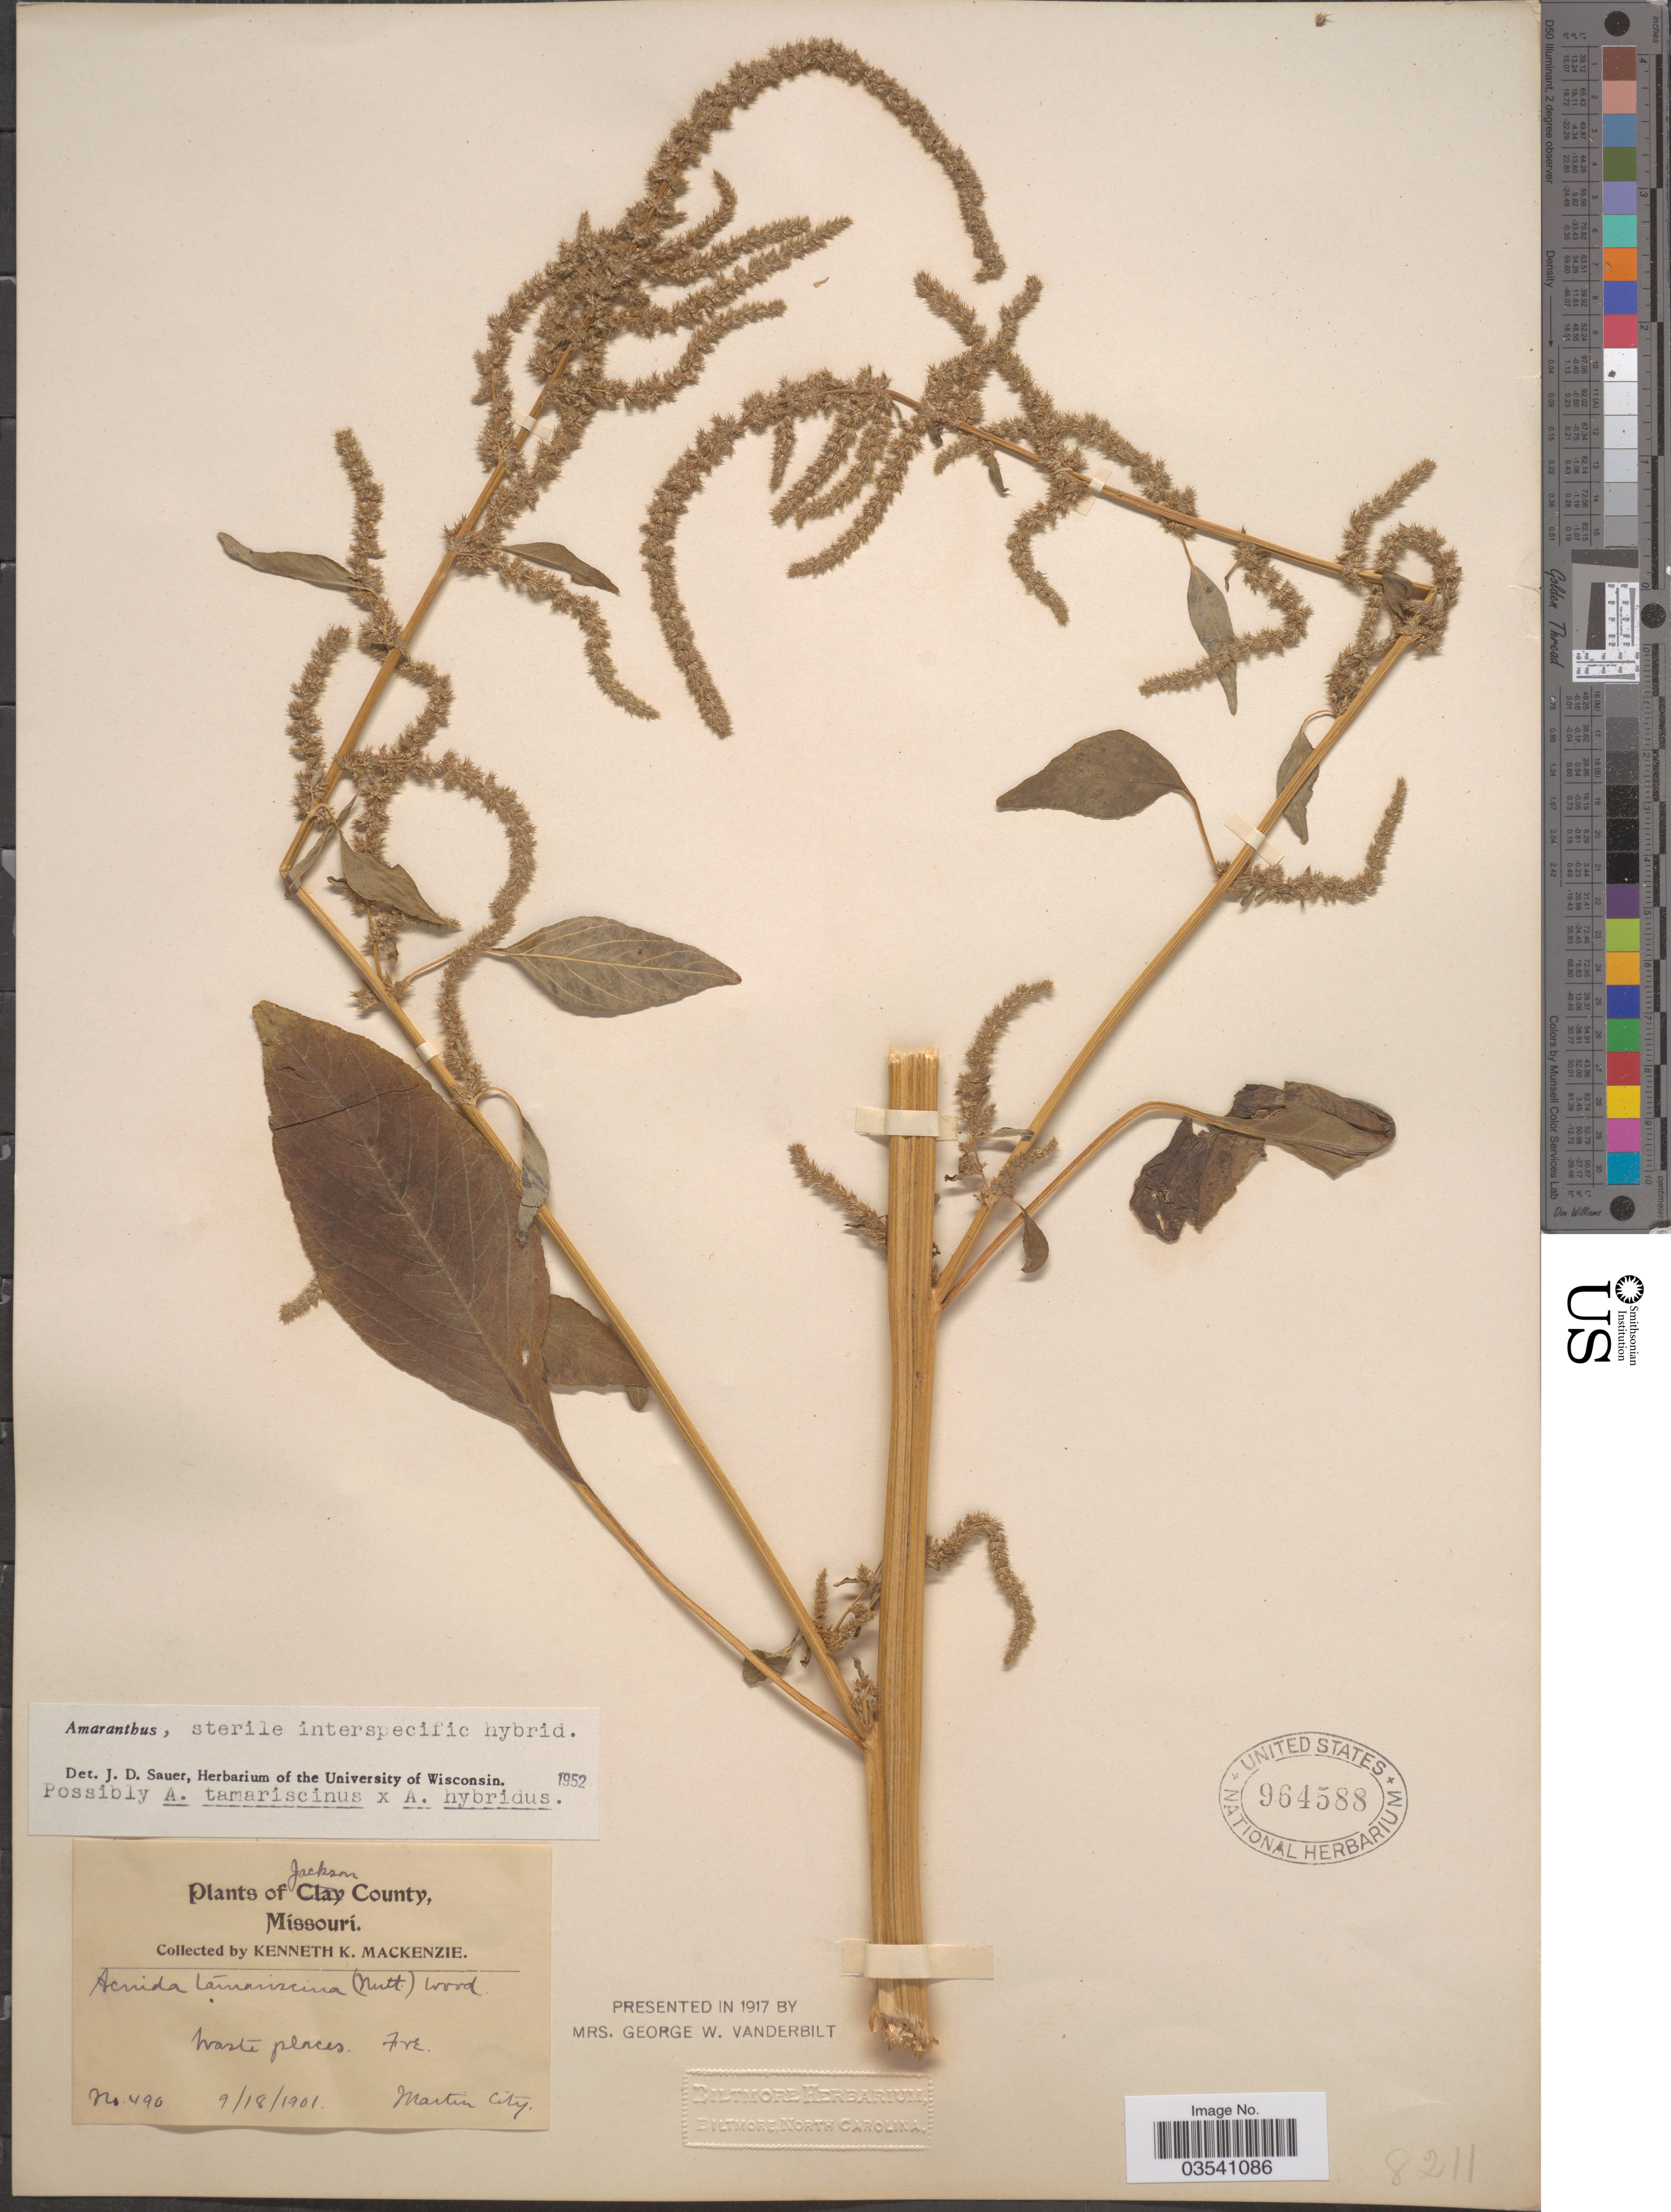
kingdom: Plantae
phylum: Tracheophyta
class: Magnoliopsida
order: Caryophyllales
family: Amaranthaceae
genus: Amaranthus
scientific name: Amaranthus tamariscinus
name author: Nutt.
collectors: K. K. Mackenzie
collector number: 490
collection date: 1901-09-18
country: United States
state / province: Missouri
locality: Jackson County. Waste places. Fre. Martin City.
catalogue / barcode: US 964588